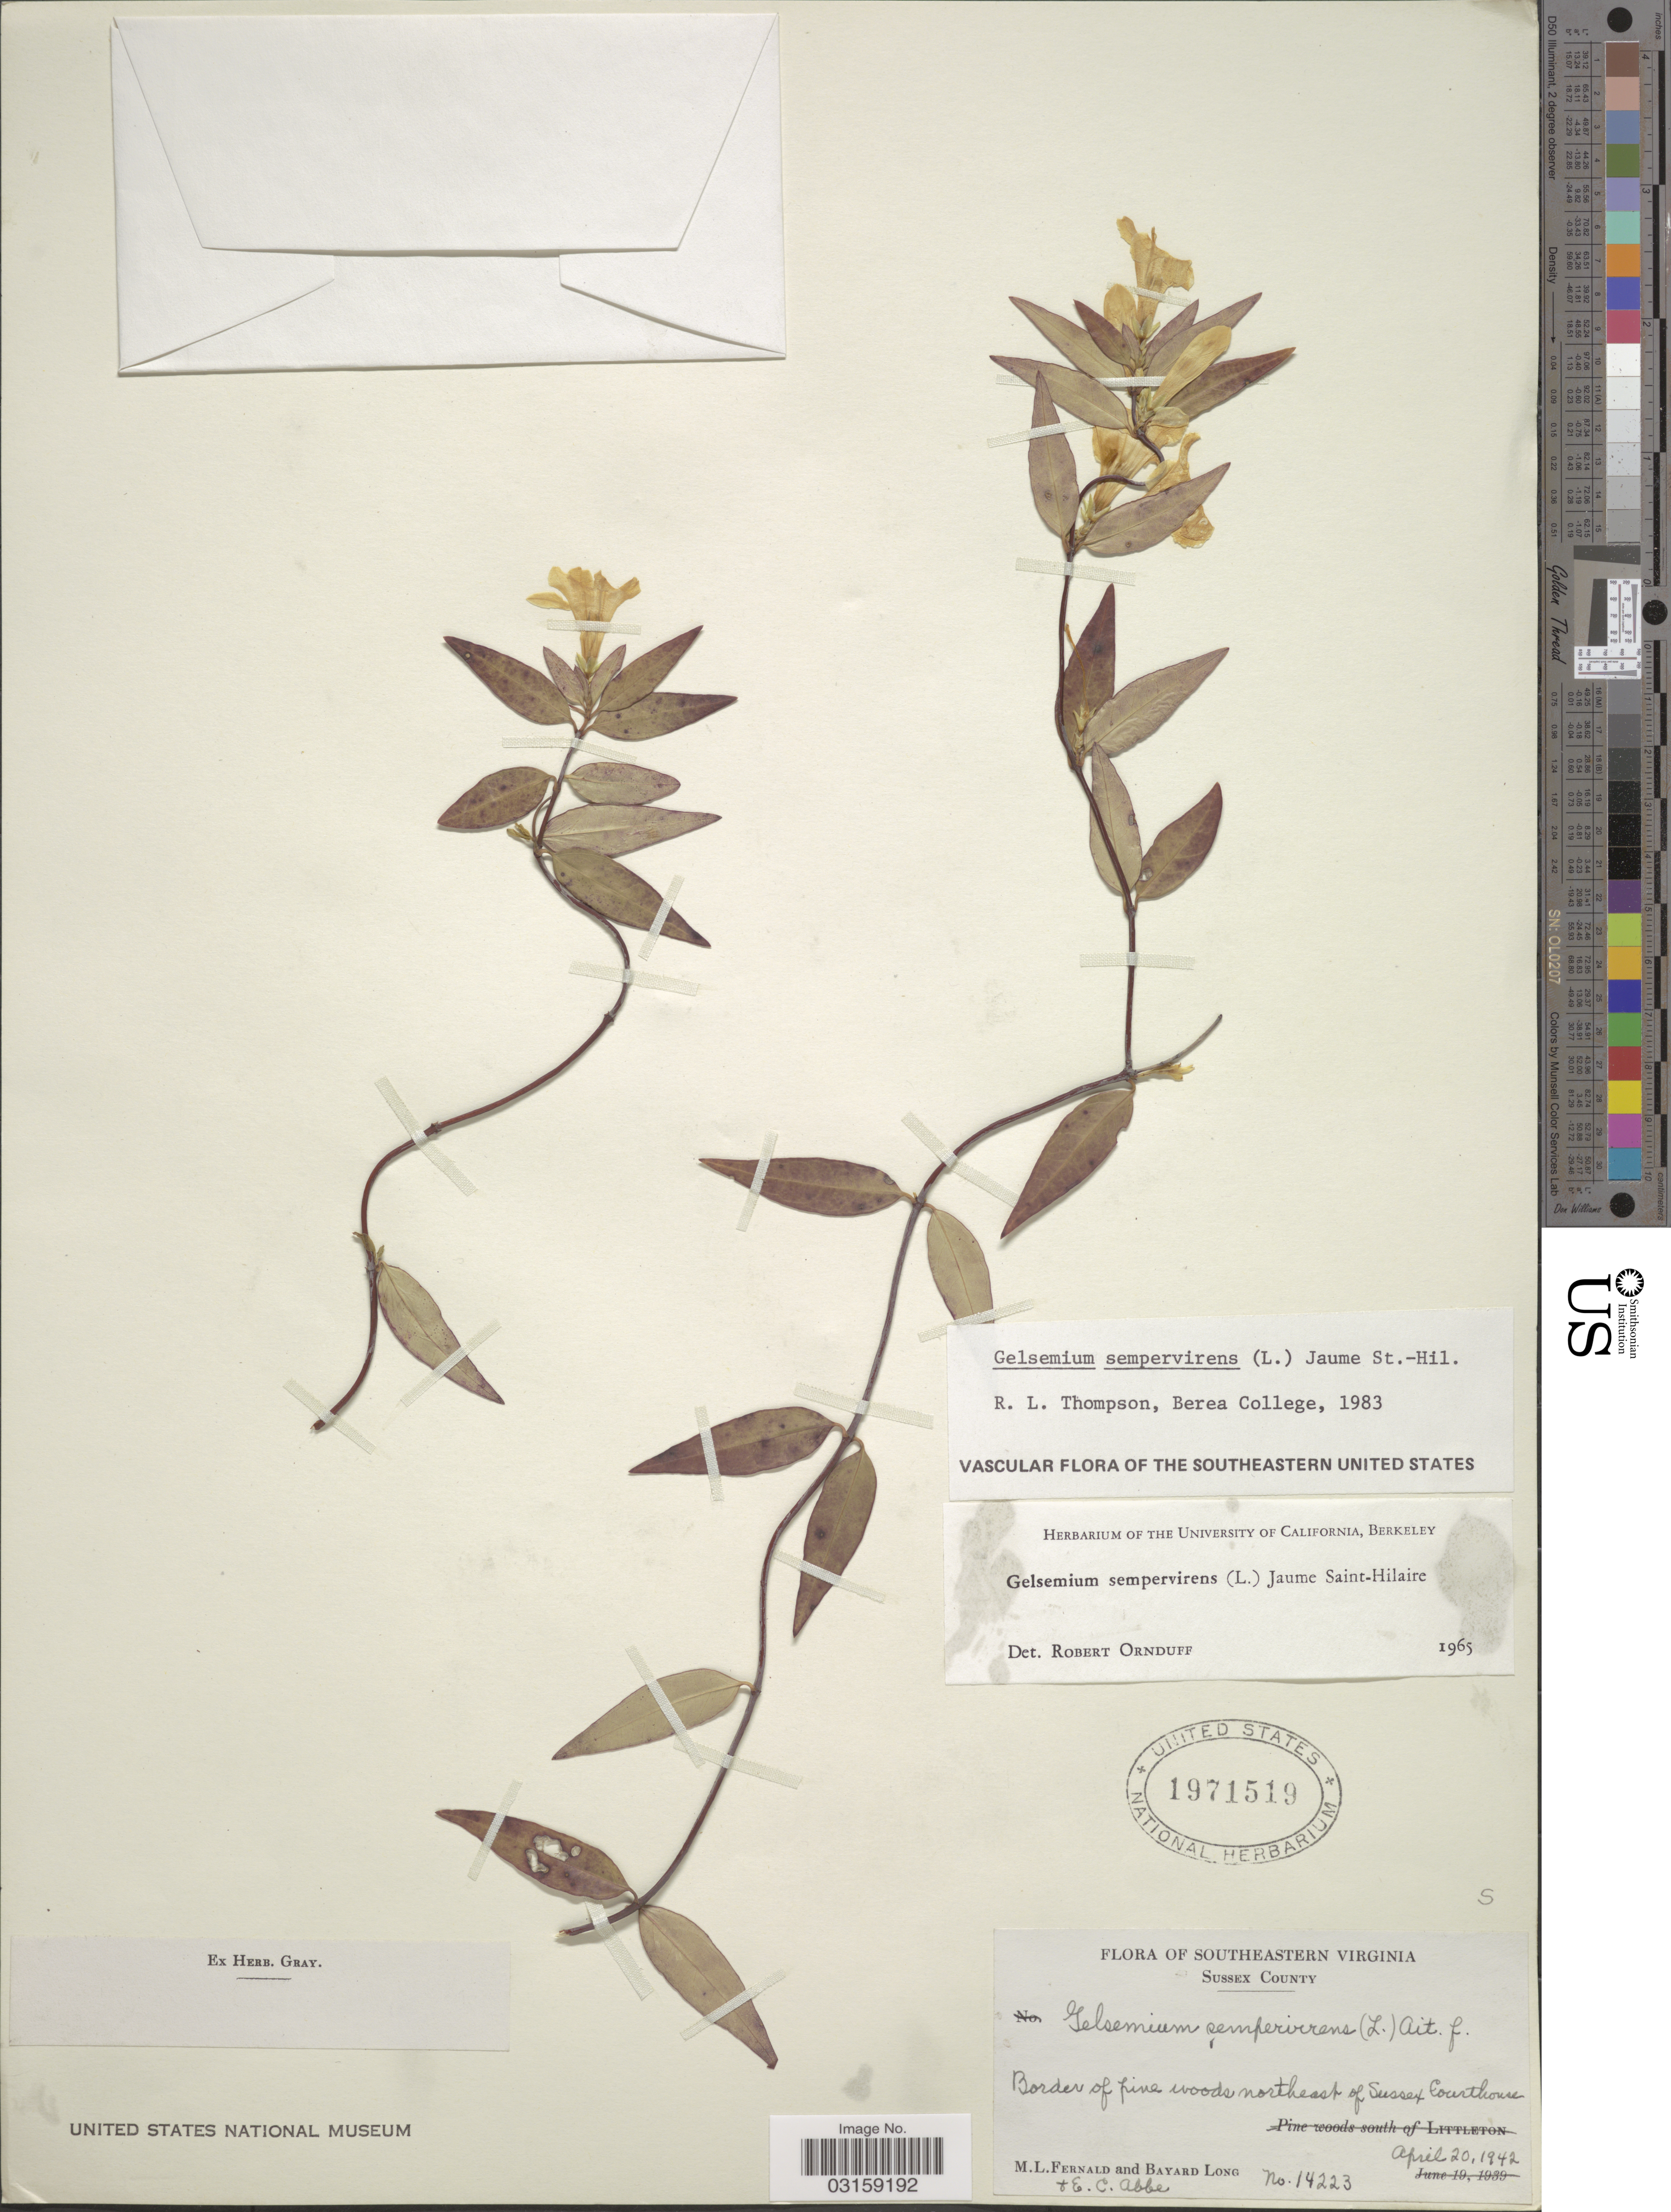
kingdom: Plantae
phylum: Tracheophyta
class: Magnoliopsida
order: Gentianales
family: Gelsemiaceae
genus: Gelsemium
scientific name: Gelsemium sempervirens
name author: (L.) J. St.-Hil.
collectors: M. L. Fernald, B. Long & E. C. Abbe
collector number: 14223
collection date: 1942-04-20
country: United States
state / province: Virginia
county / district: Sussex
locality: Southeastern Virginia. Sussex County. Border of pine woods northeast of Sussex Courthouse.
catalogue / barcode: US 1971519